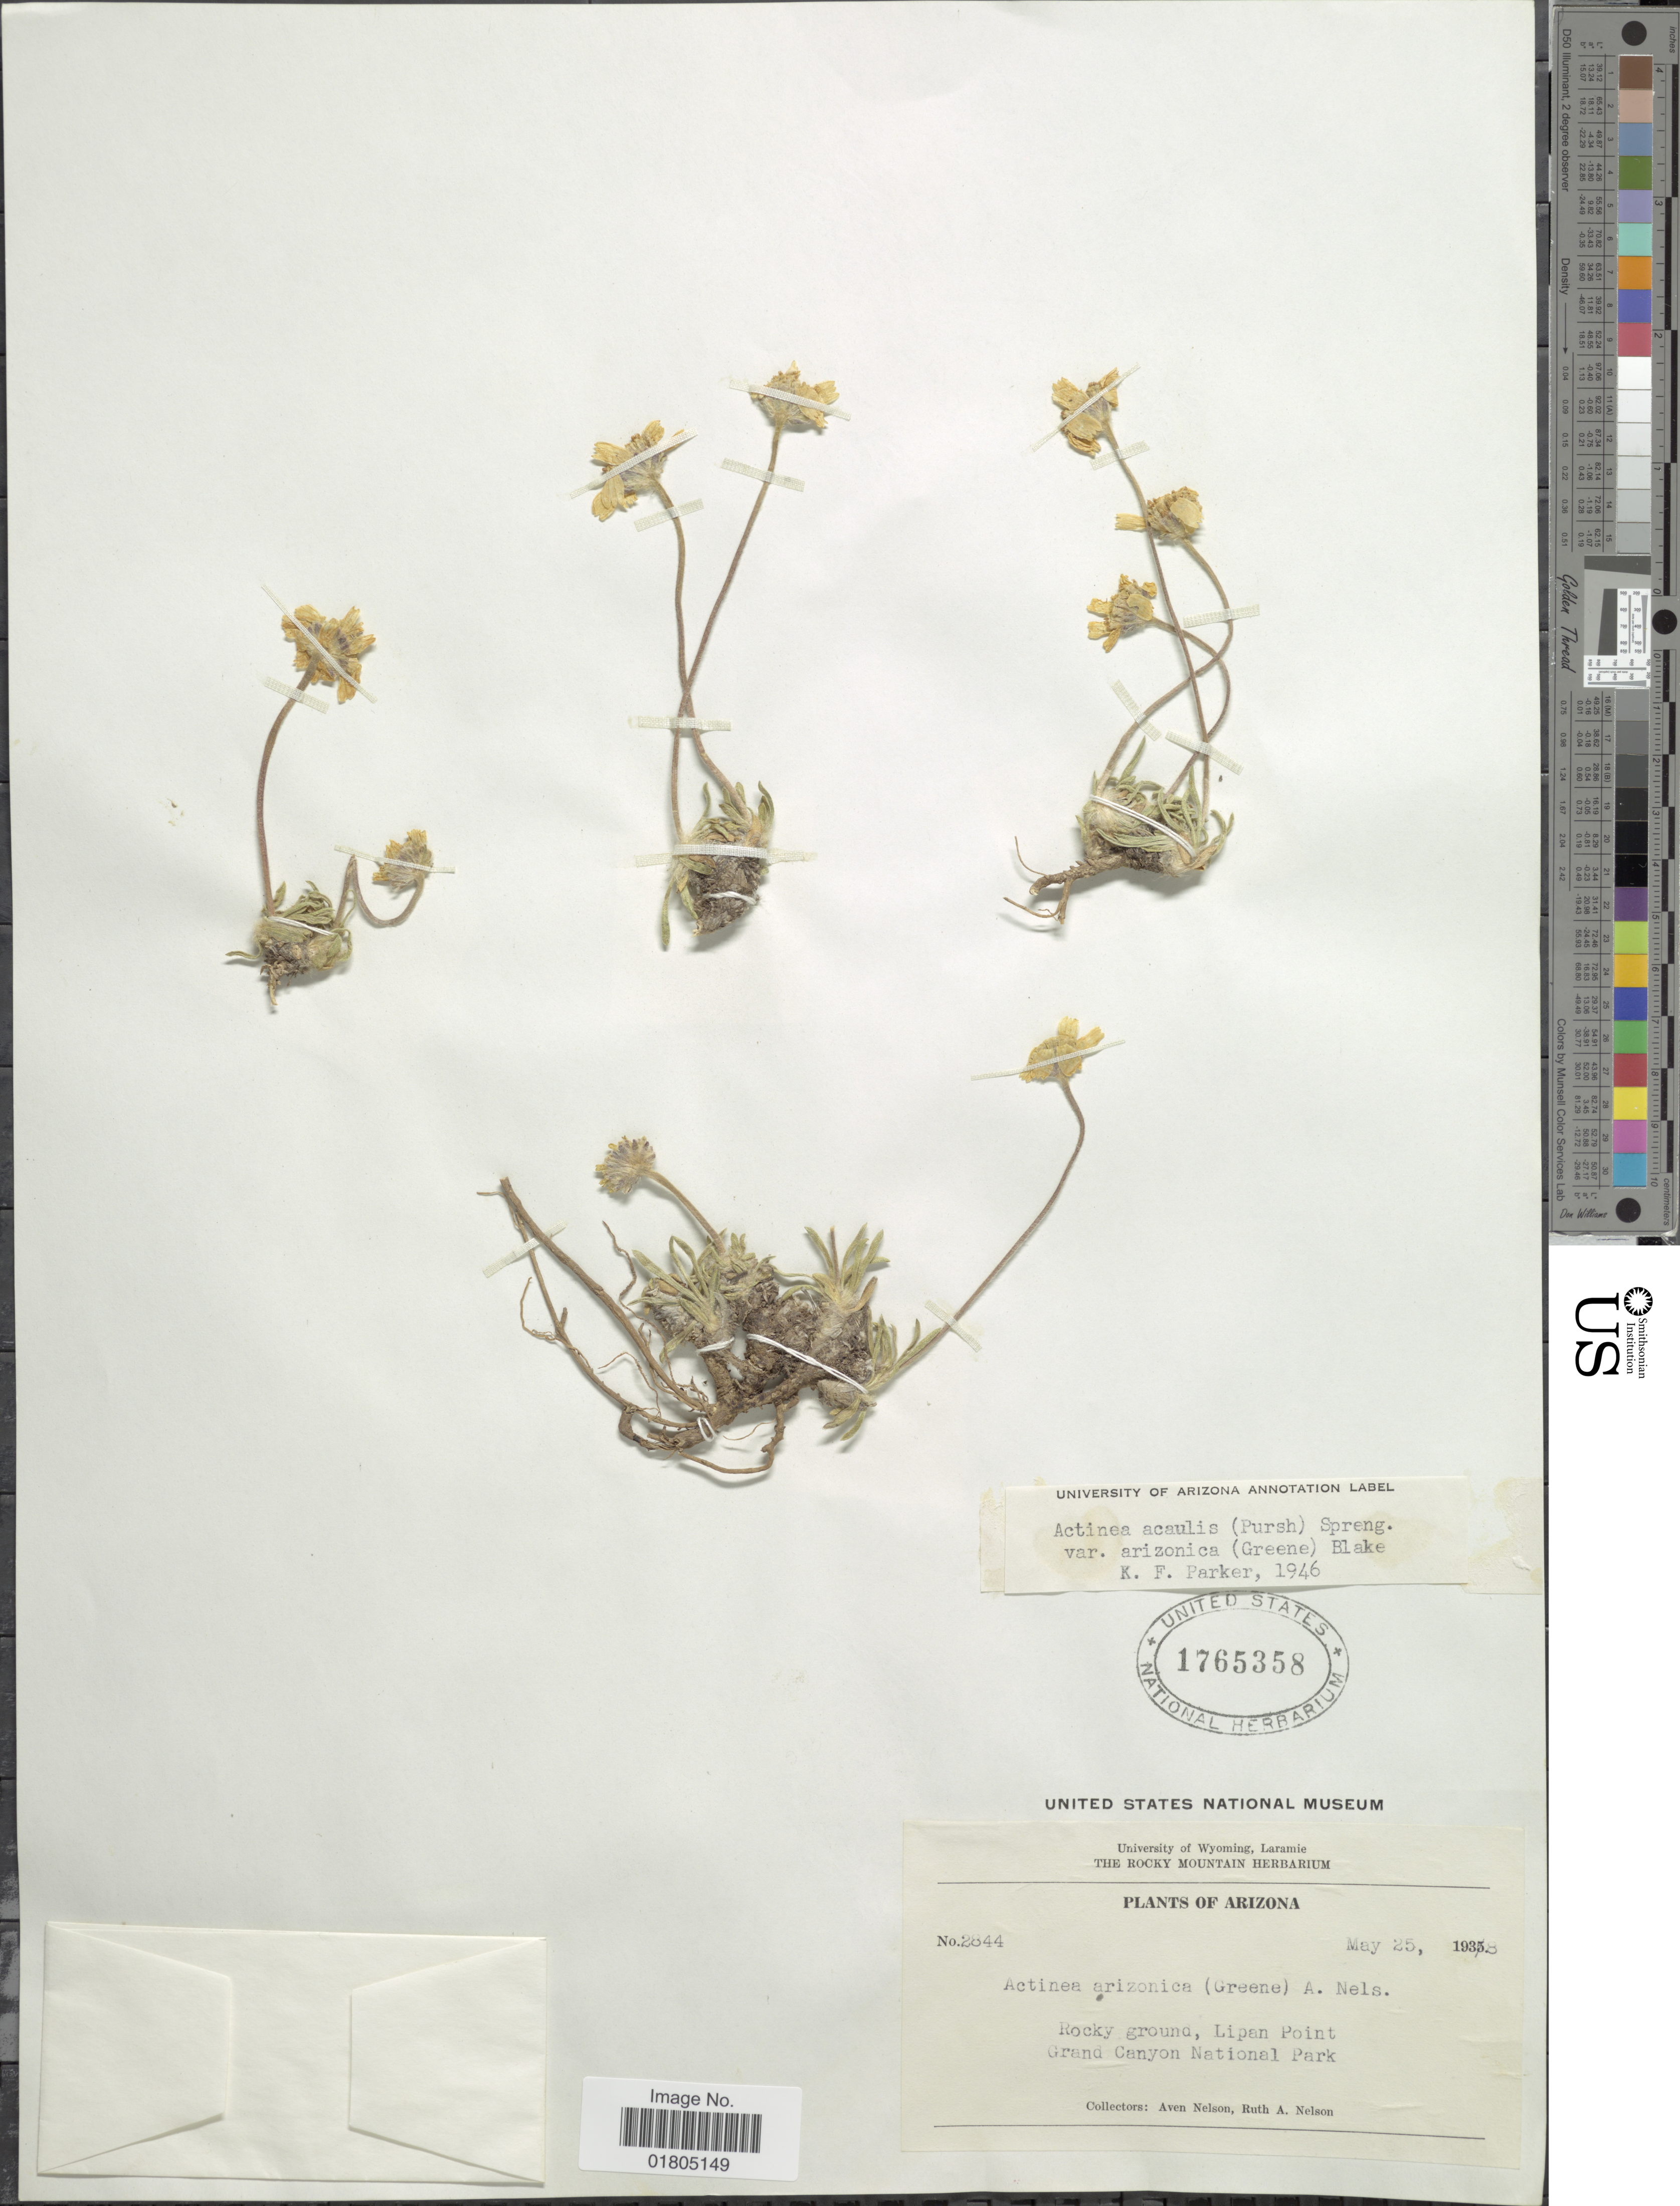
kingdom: Plantae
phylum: Tracheophyta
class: Magnoliopsida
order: Asterales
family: Asteraceae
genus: Actinea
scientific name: Actinea acaulis var. arizonica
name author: (Greene) S.F. Blake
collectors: A. Nelson & R. A. Nelson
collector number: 2844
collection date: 1938-05-25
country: United States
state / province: Arizona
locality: Rocky ground, Lipan Point Grand Canyon National Park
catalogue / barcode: US 1765358